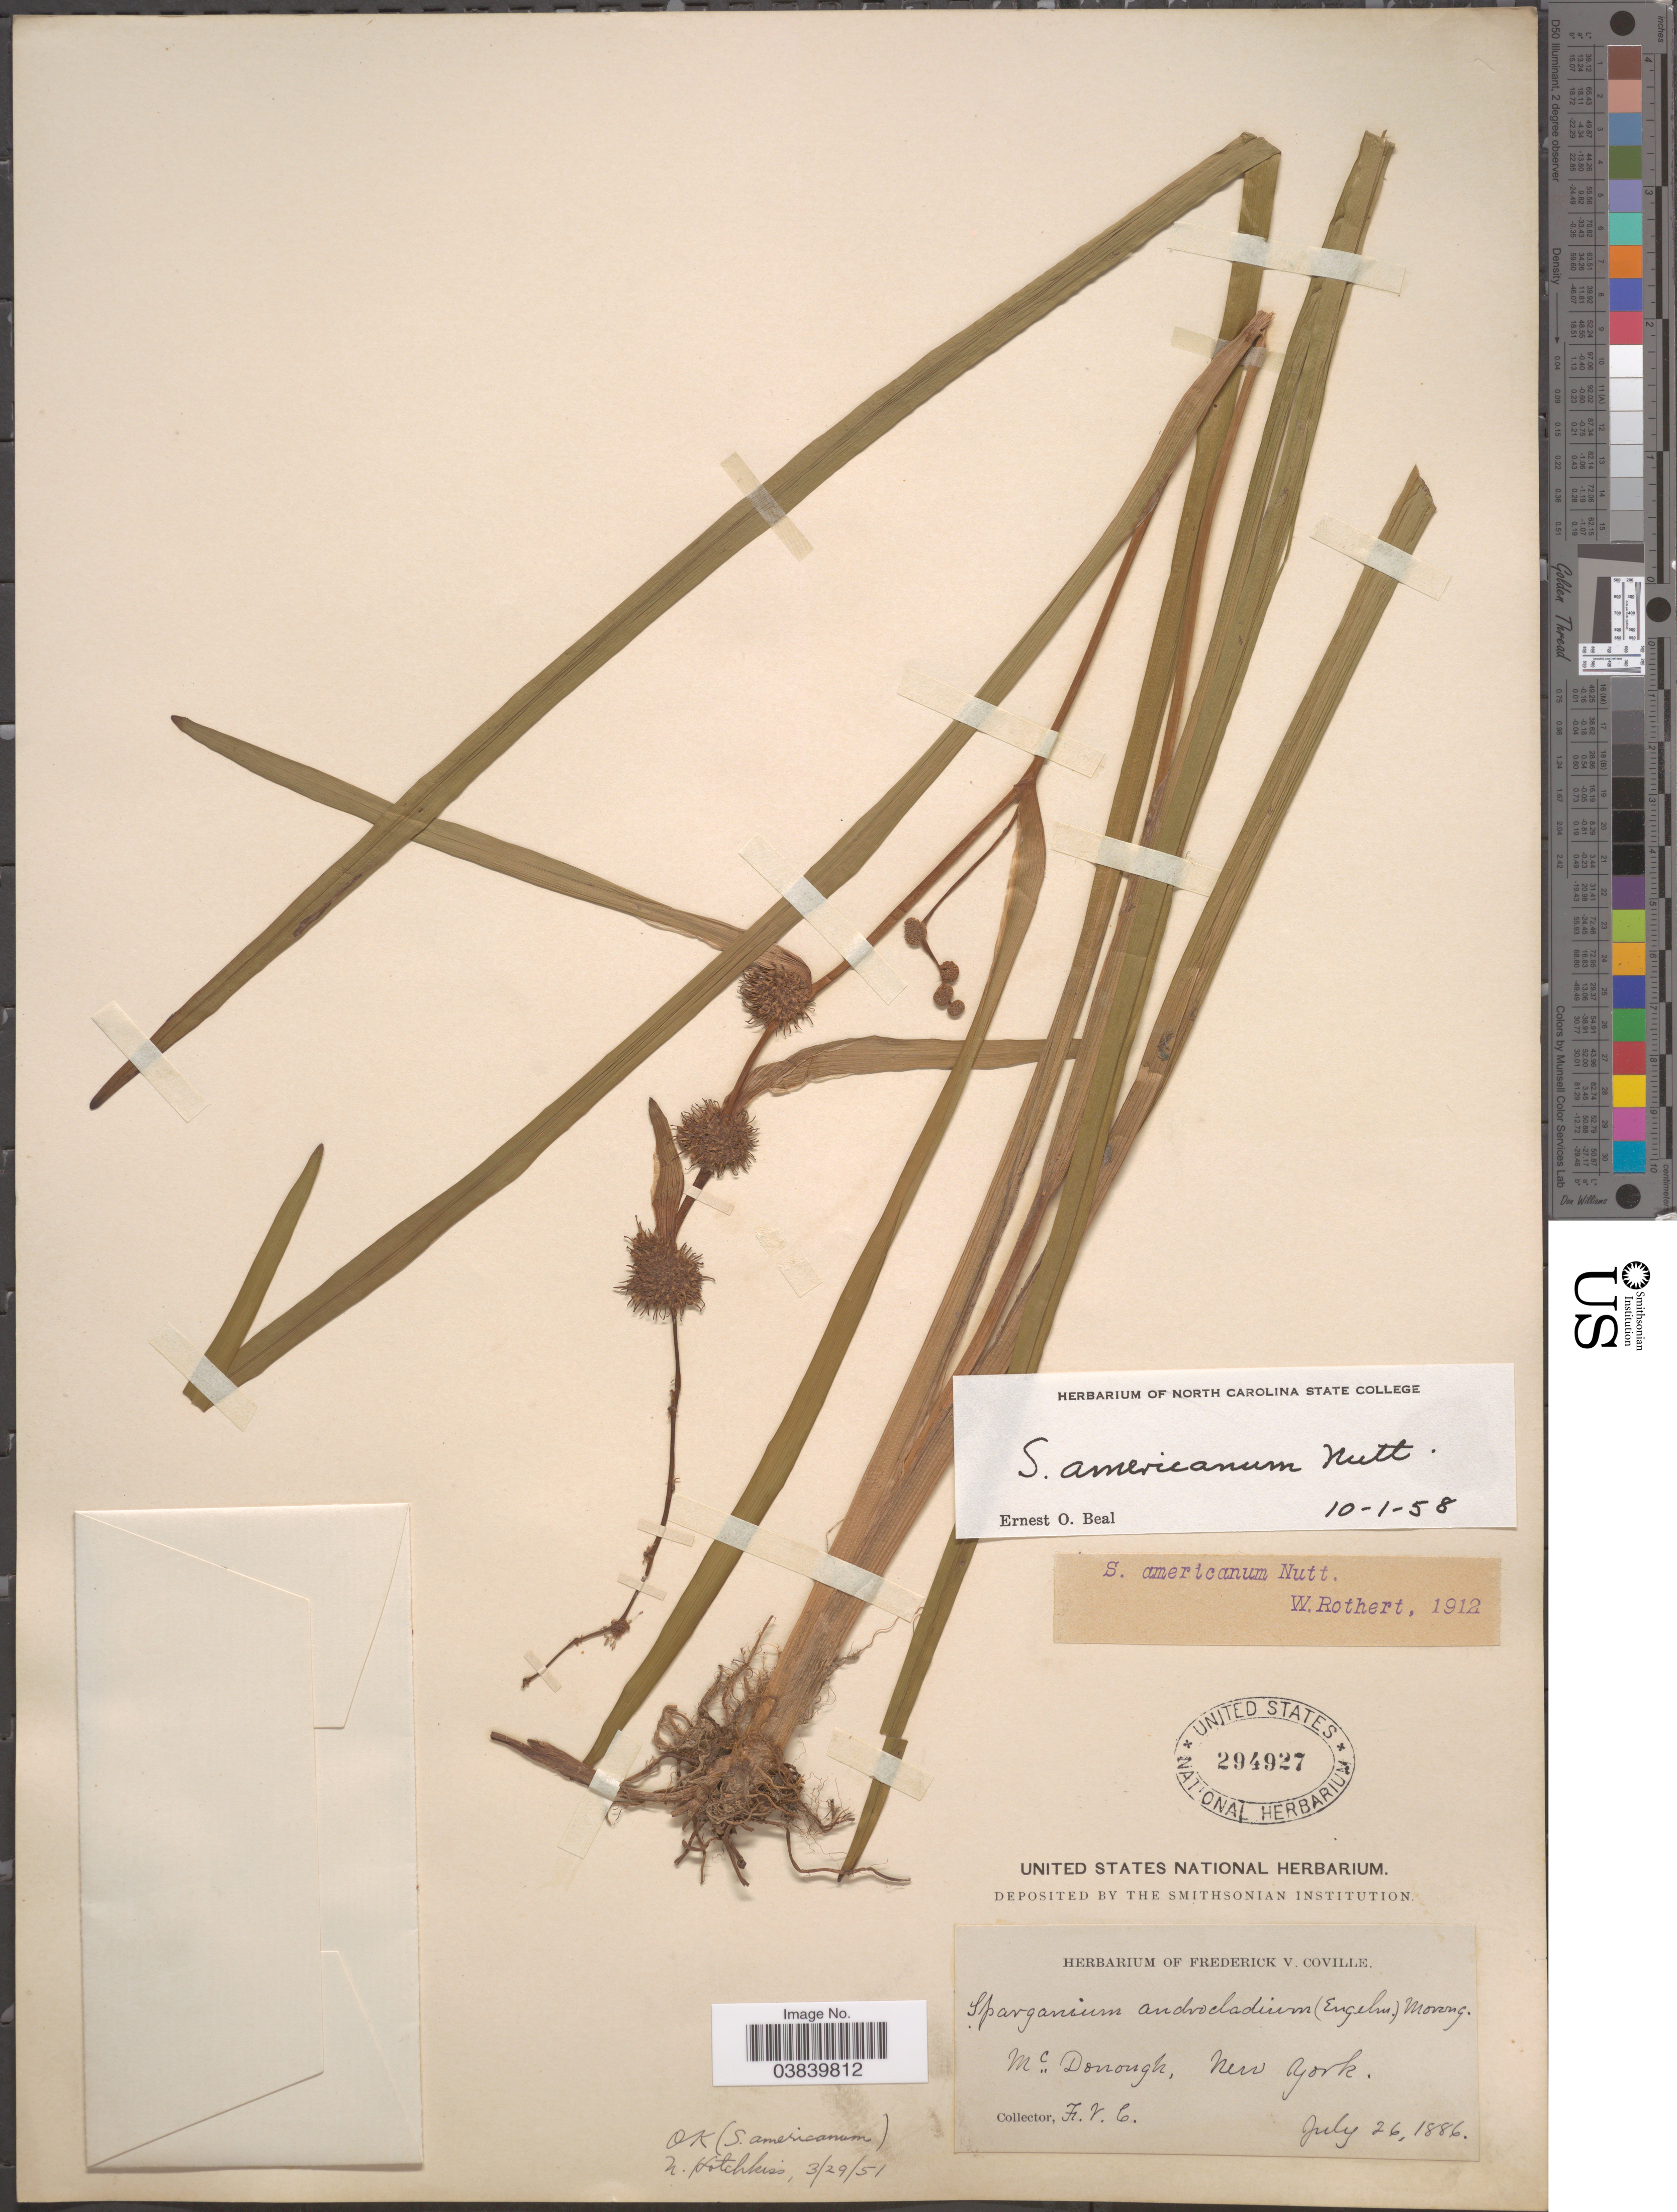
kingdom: Plantae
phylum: Tracheophyta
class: Liliopsida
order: Poales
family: Typhaceae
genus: Sparganium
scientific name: Sparganium americanum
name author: Nutt.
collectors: F. V. Coville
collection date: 1886-07-26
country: United States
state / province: New York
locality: McDonough.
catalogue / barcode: US 294927